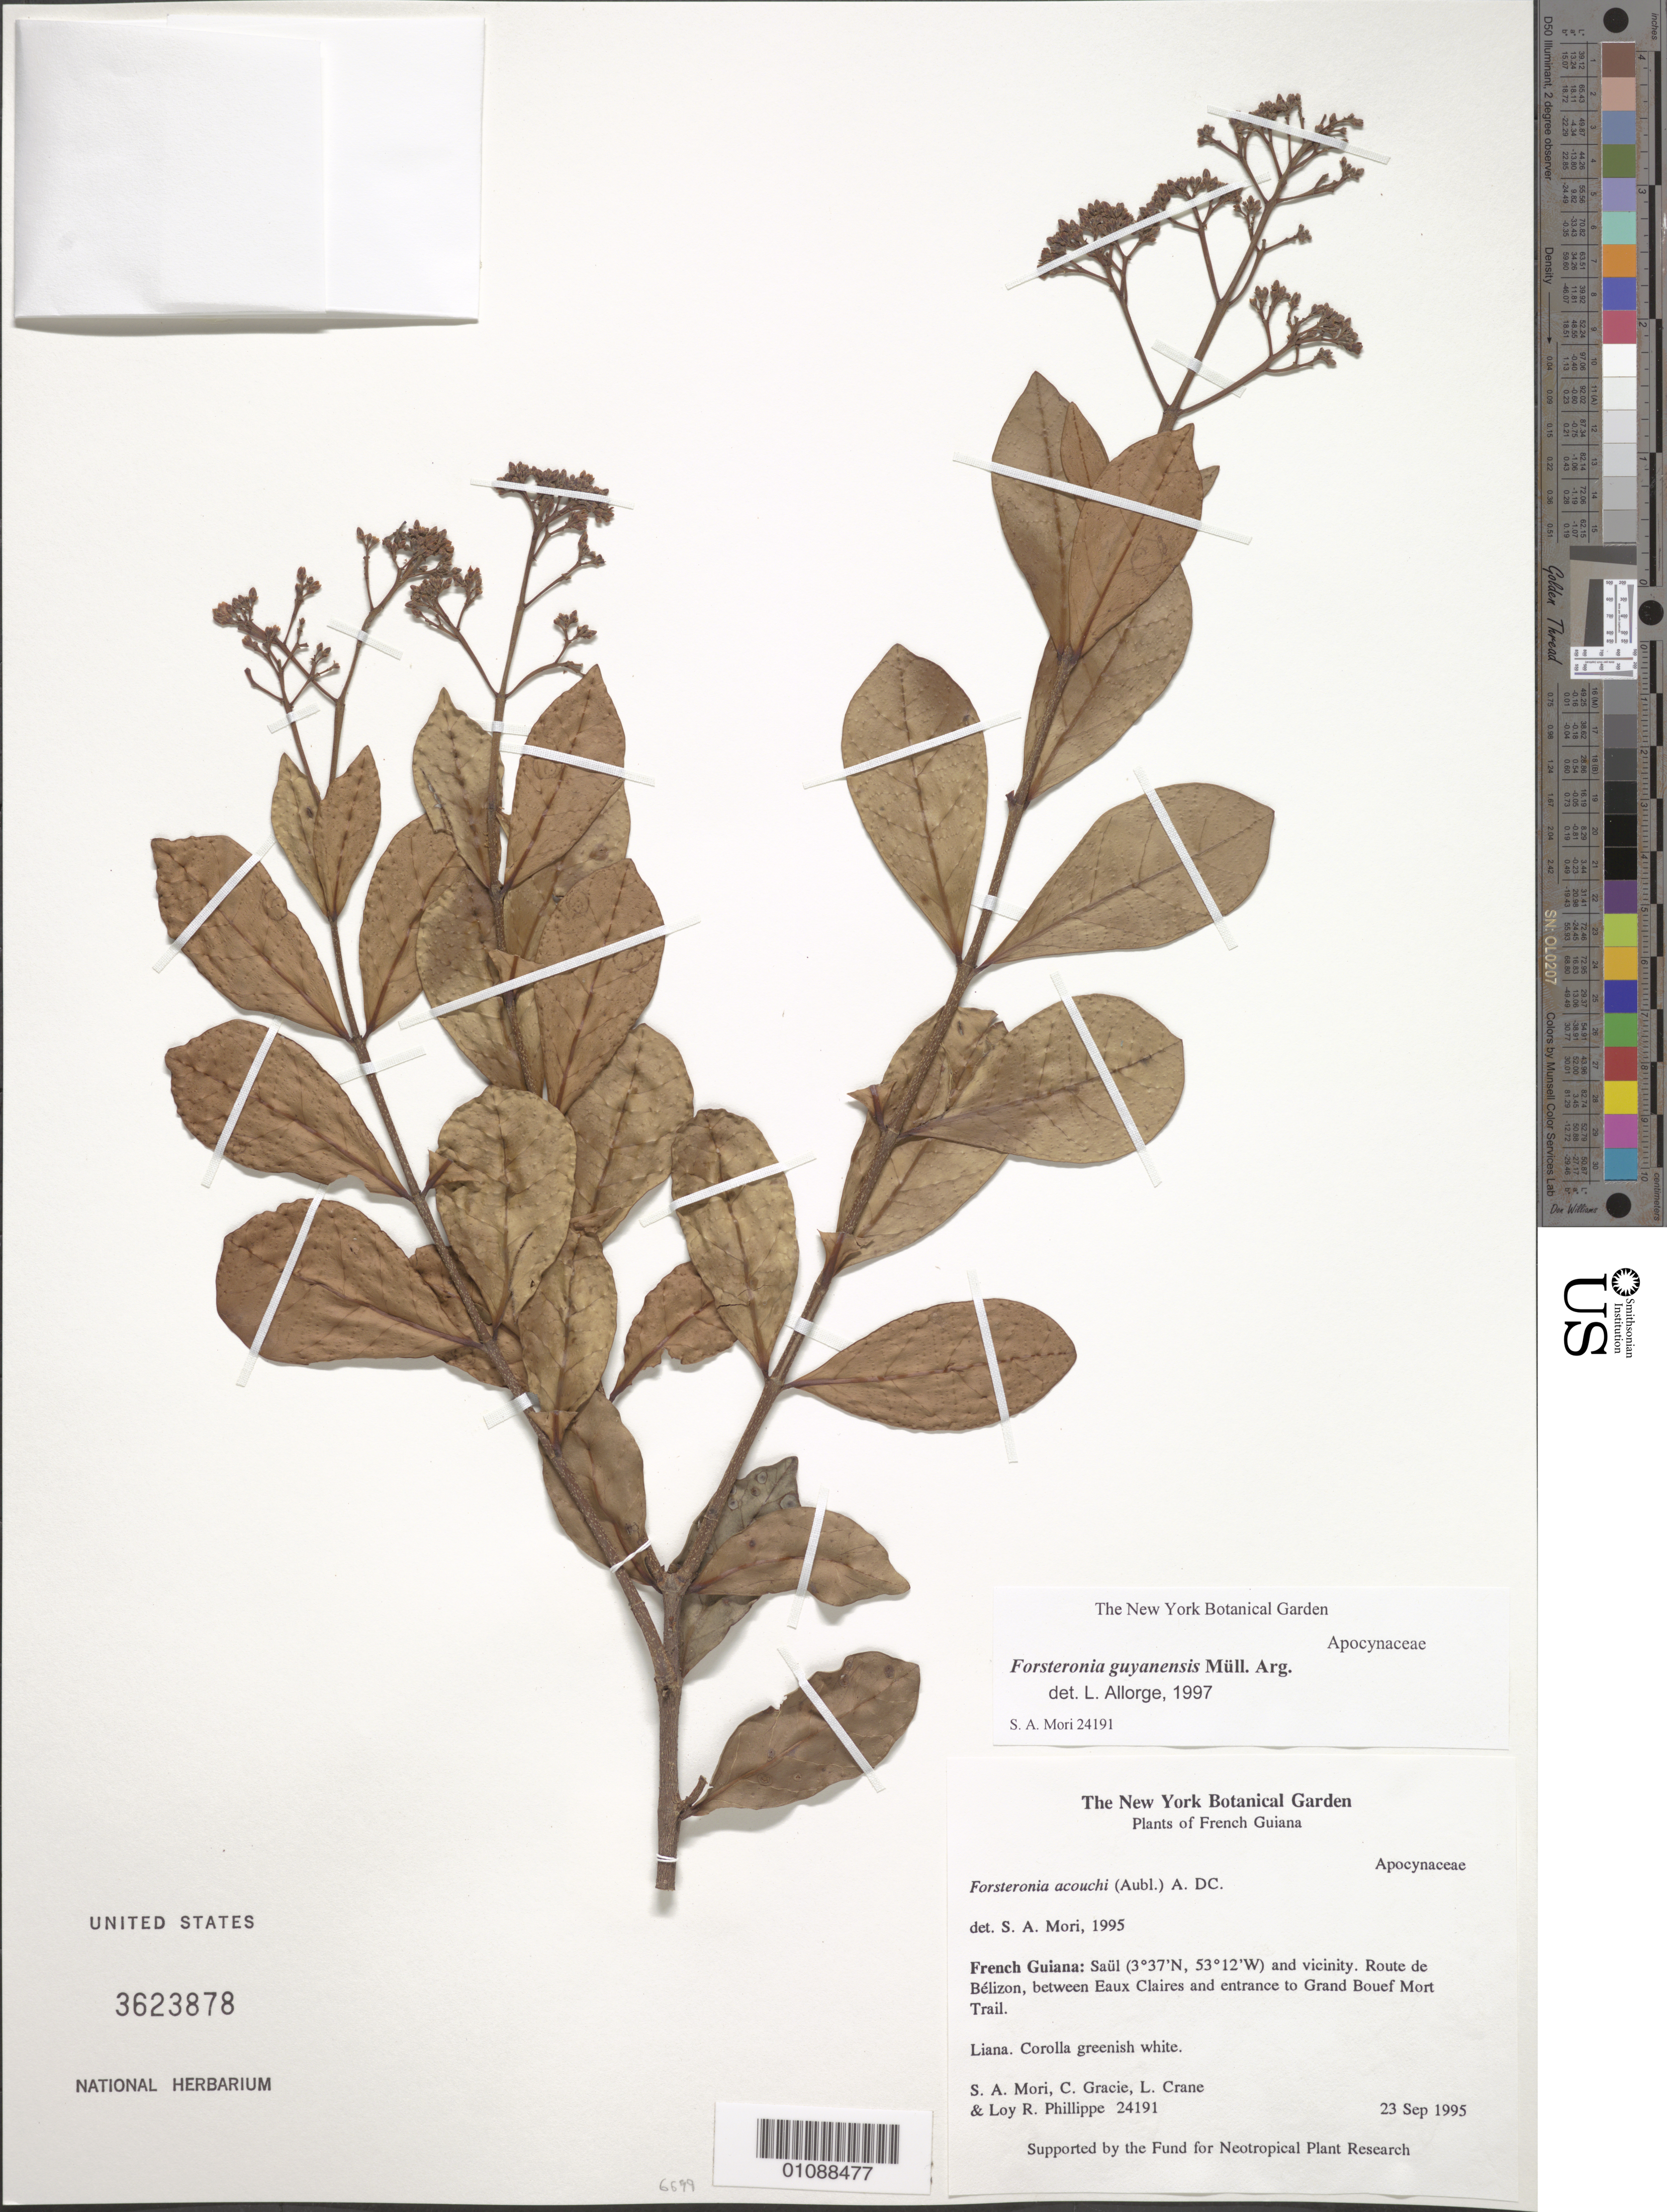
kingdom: Plantae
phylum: Tracheophyta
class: Magnoliopsida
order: Gentianales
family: Apocynaceae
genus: Forsteronia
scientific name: Forsteronia guyanensis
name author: Müll. Arg.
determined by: Allorge, L.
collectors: S. Mori, C. A. Gracie, L. Crane & L. Phillippe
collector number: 24191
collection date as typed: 23-Sep-95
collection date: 1995-09-23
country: French Guiana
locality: Saül and vic. Route de Bélizon, between Eaux Claires and entrance to Grand Bouef Mort Trail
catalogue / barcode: US 3623878